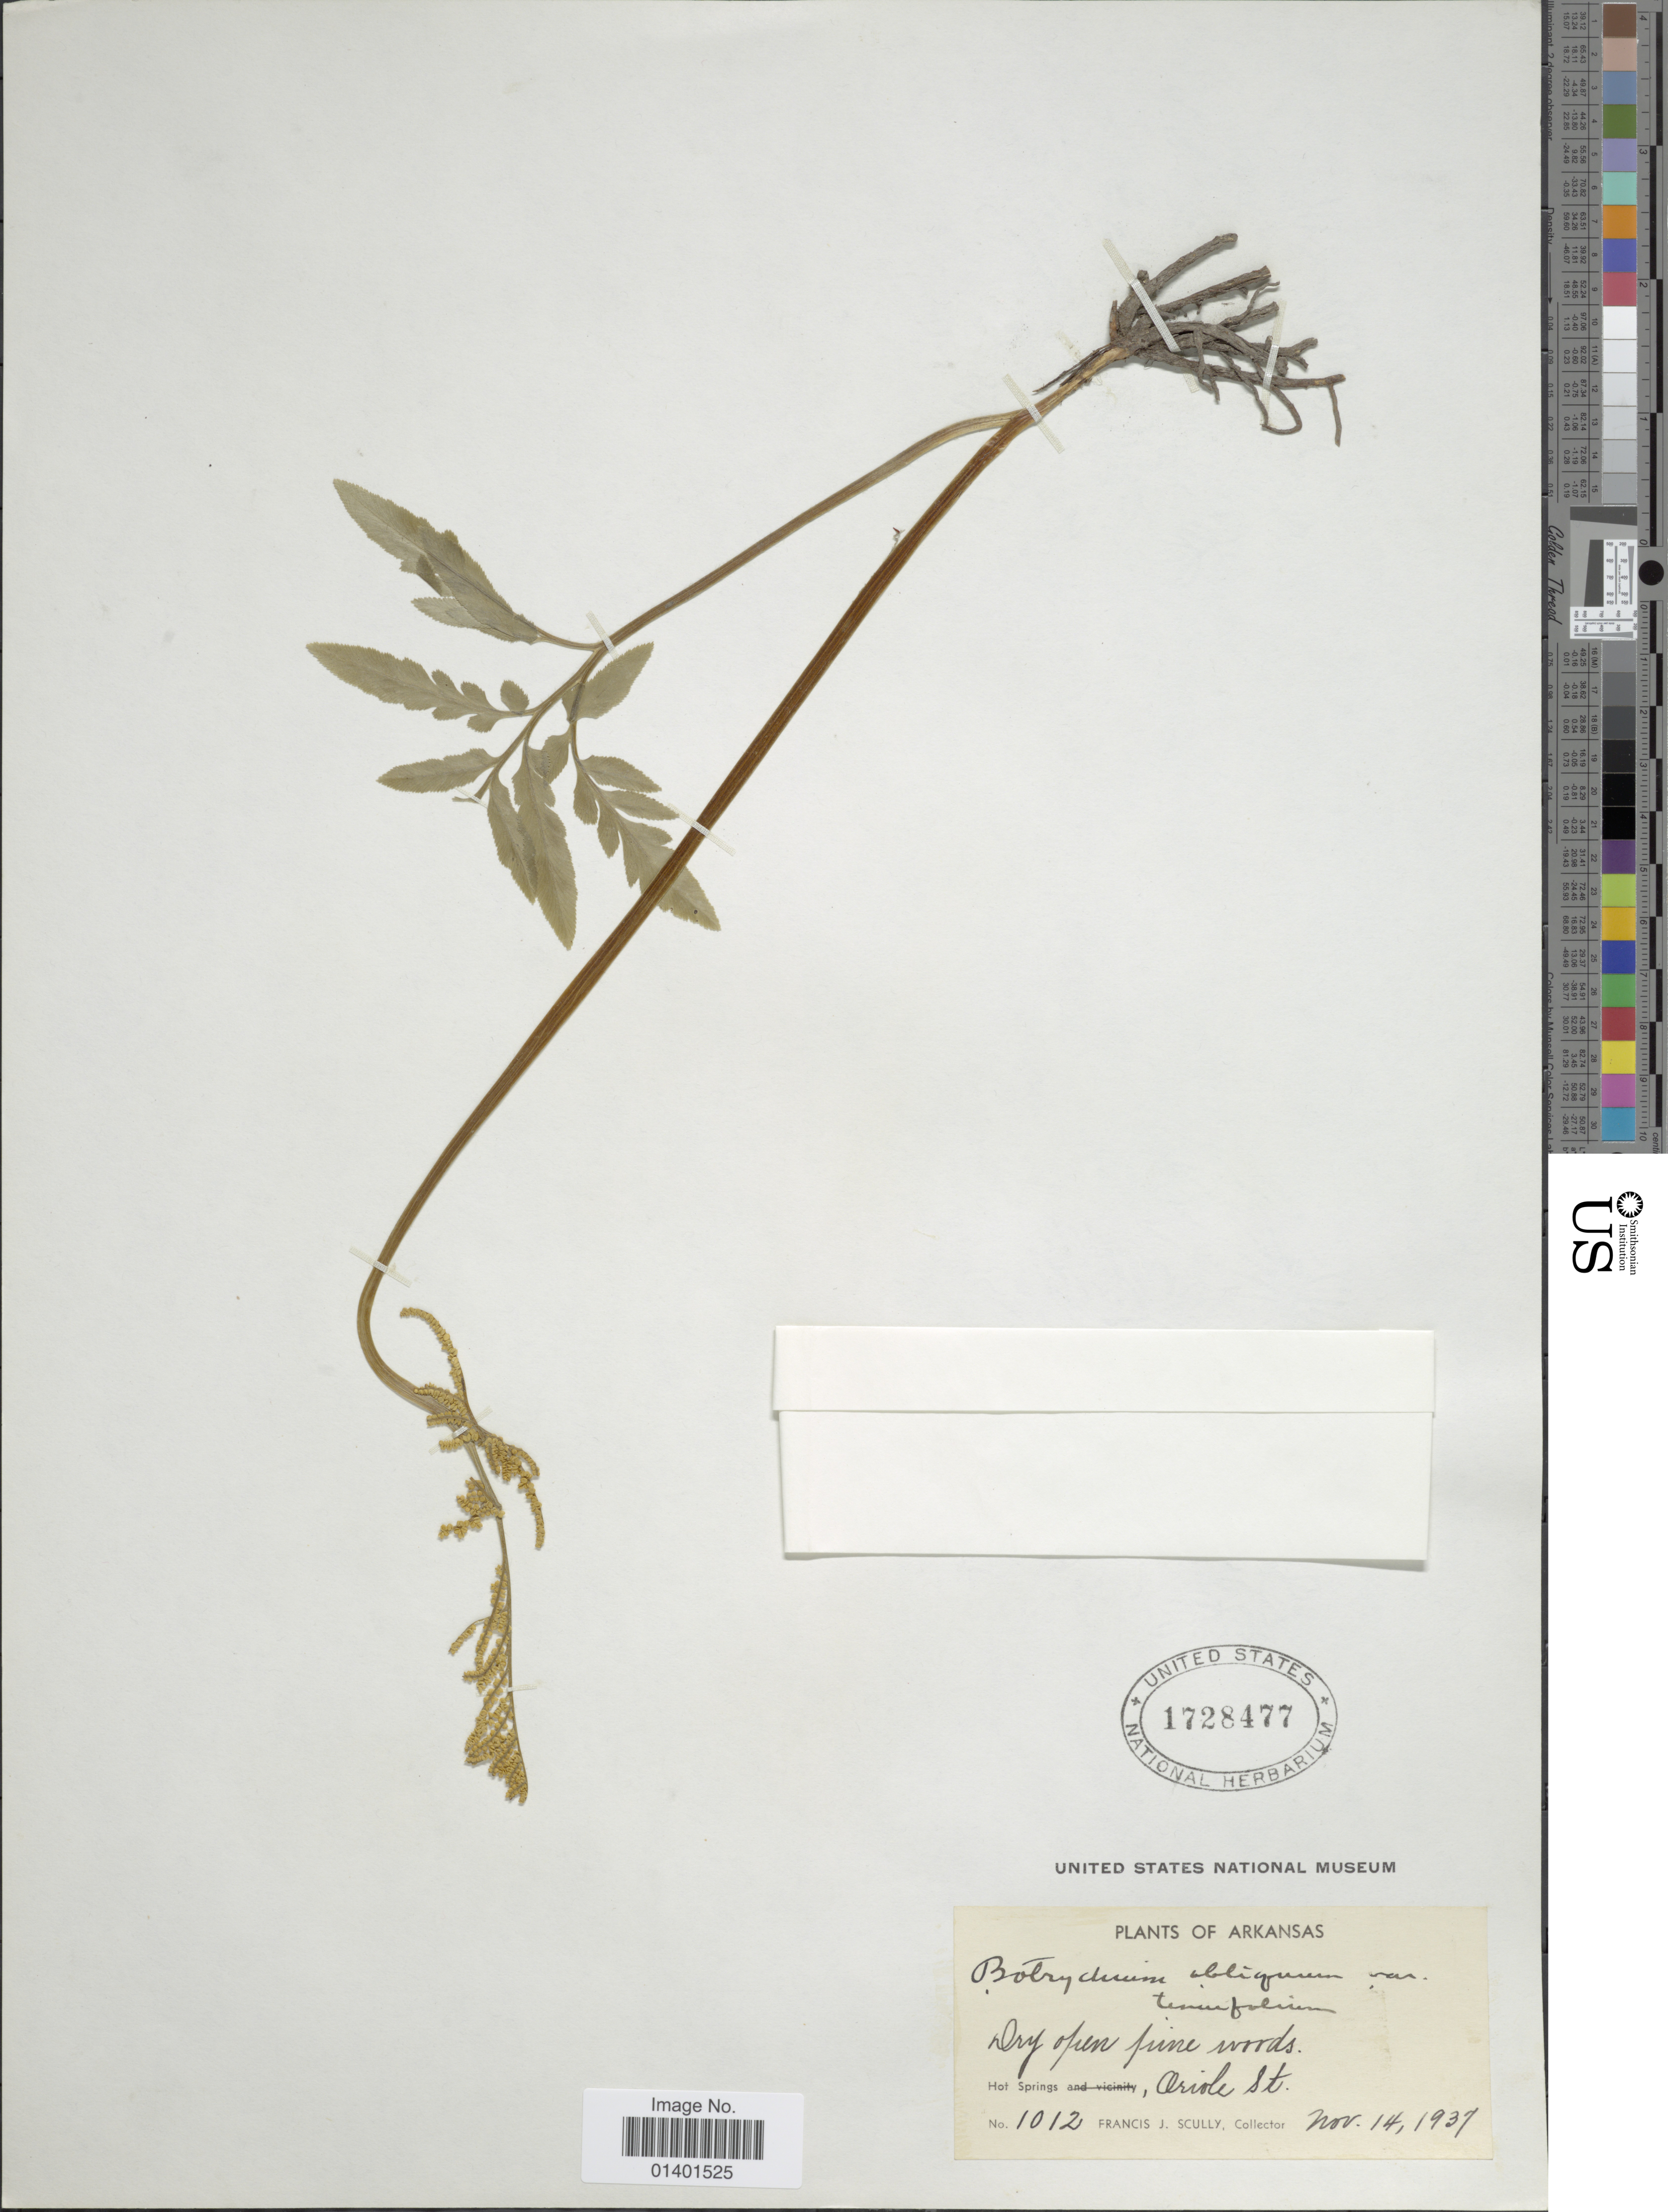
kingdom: Plantae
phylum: Tracheophyta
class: Polypodiopsida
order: Ophioglossales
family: Ophioglossaceae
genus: Botrychium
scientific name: Botrychium biternatum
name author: (Sav.) Underw.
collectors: F. J. Scully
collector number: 1012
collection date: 1937-11-14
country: United States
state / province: Arkansas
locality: Hot Springs, Oriole St.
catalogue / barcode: US 1728477